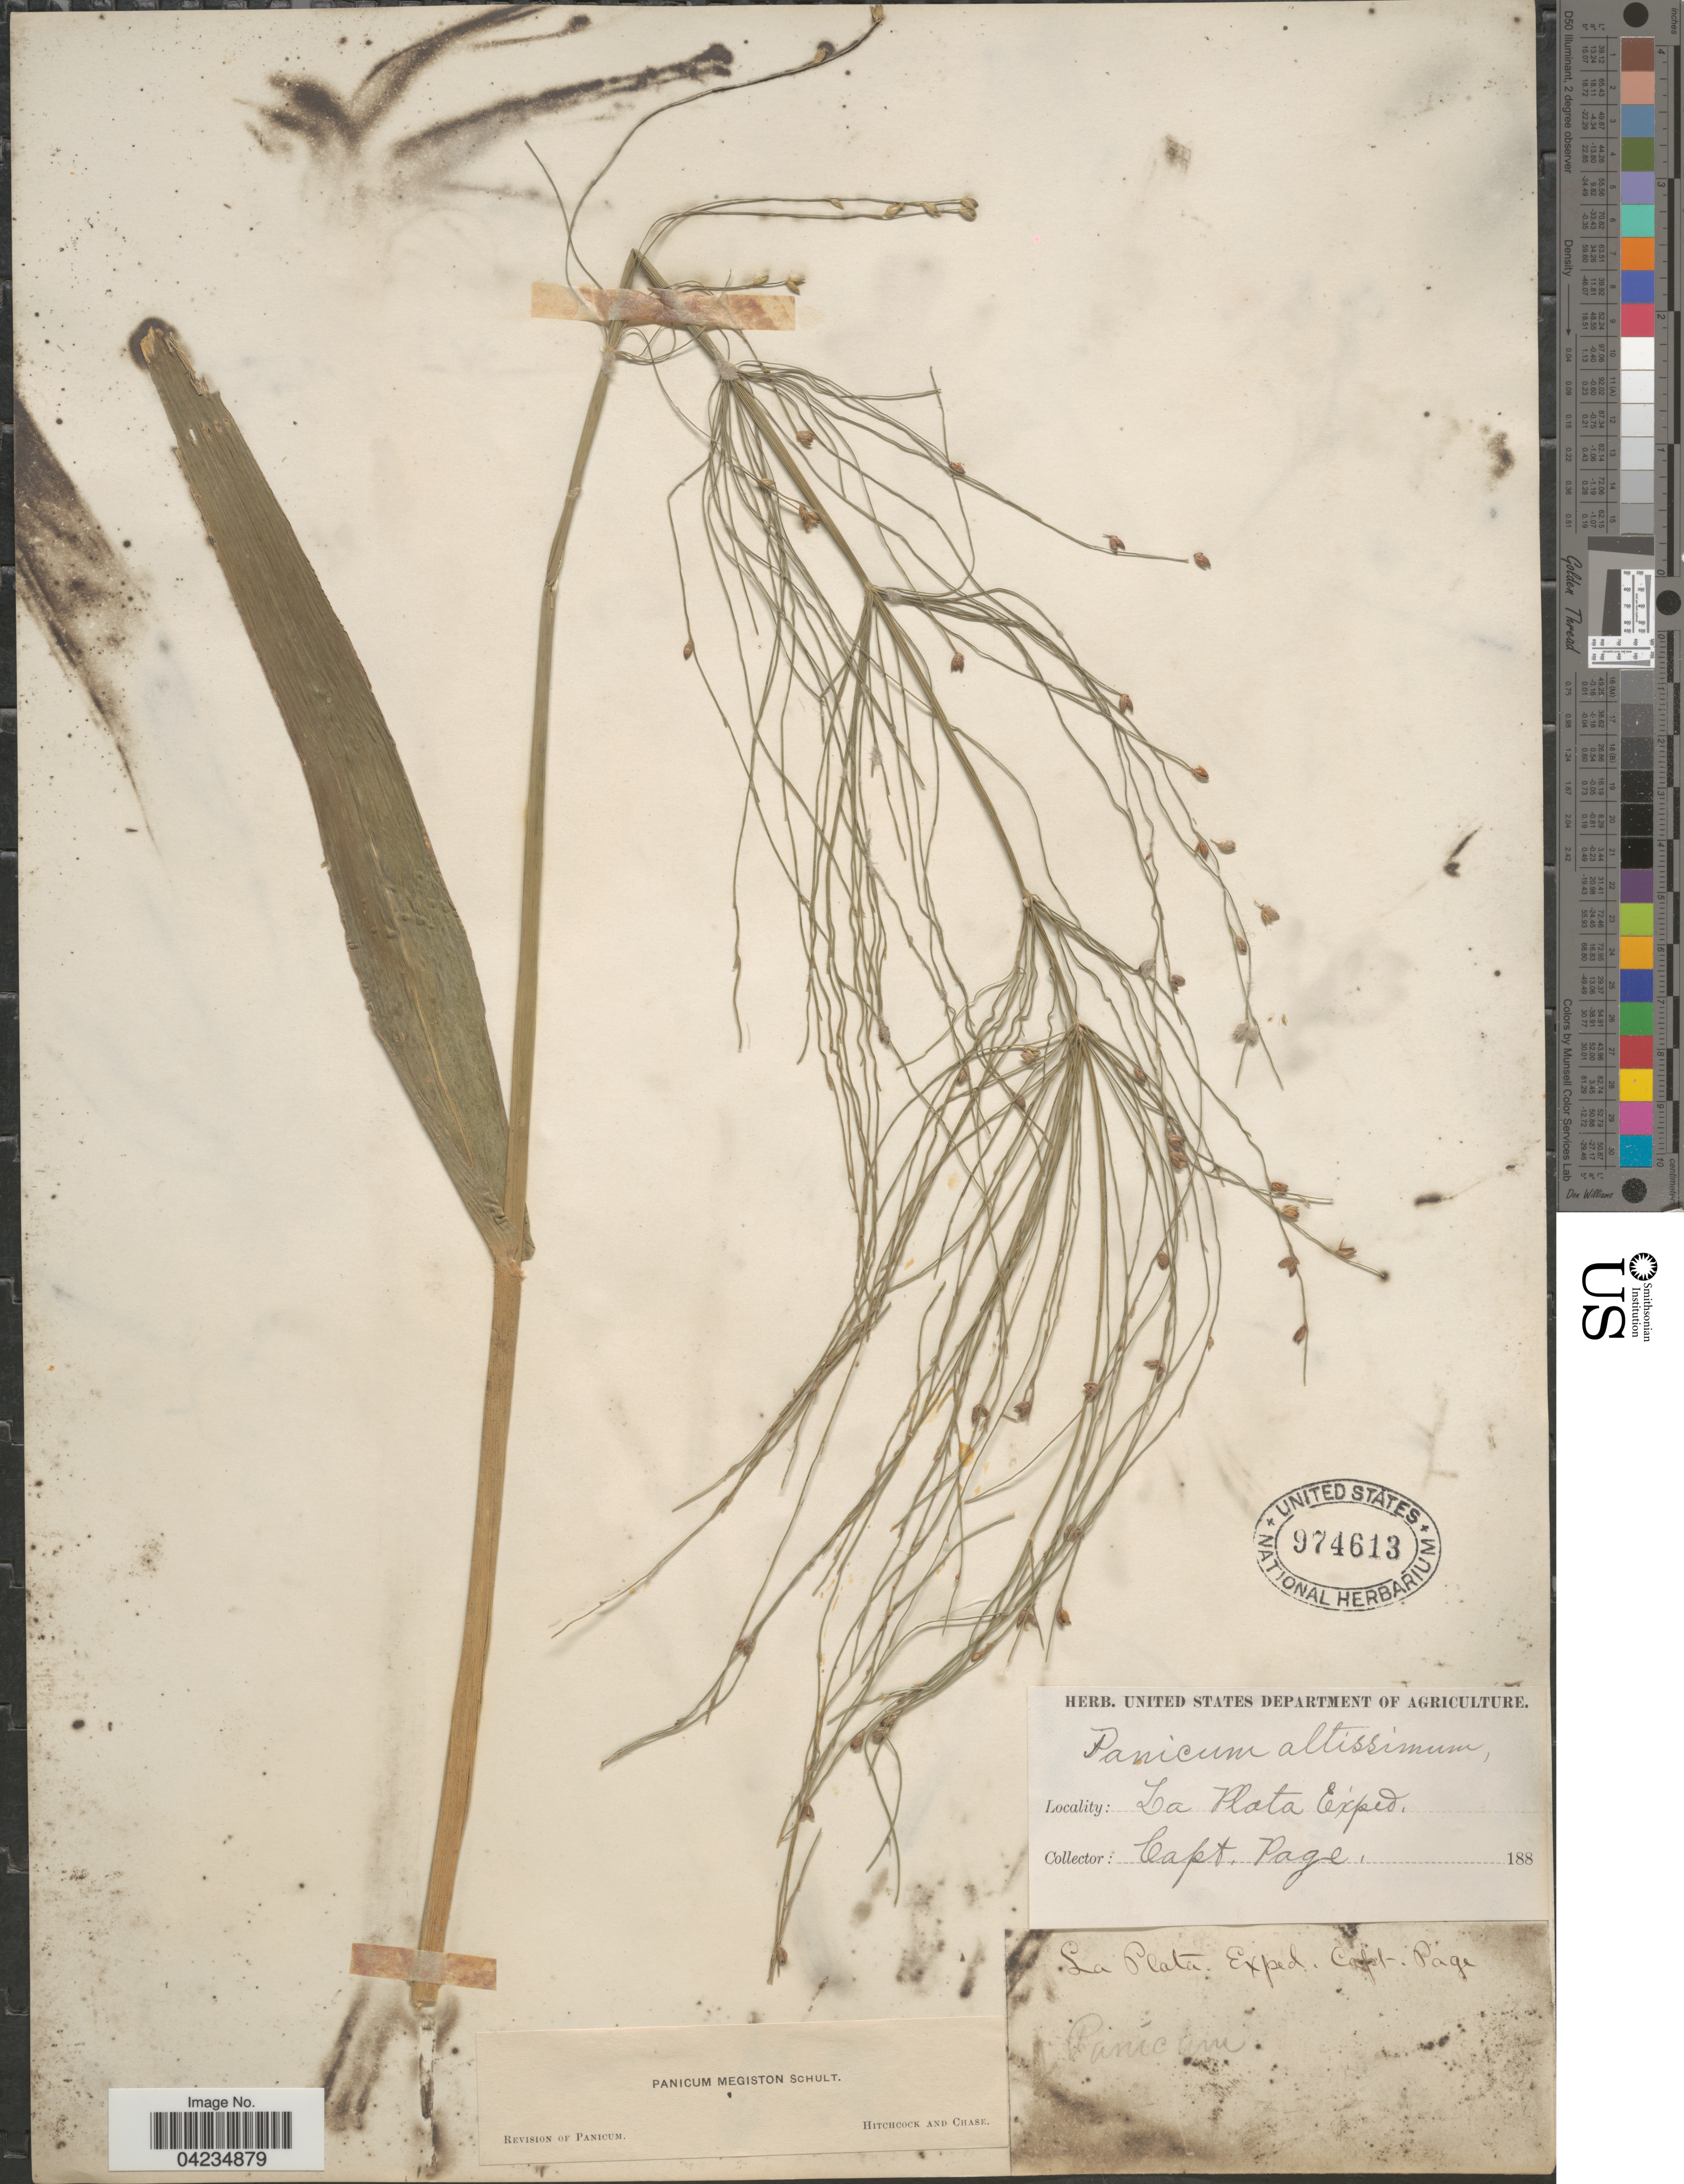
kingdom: Plantae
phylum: Tracheophyta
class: Liliopsida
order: Poales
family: Poaceae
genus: Stephostachys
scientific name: Stephostachys mertensii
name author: (Roth) Zuloaga & Marrone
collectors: Capt. Page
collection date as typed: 188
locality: La Plata Exped.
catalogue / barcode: US 974613